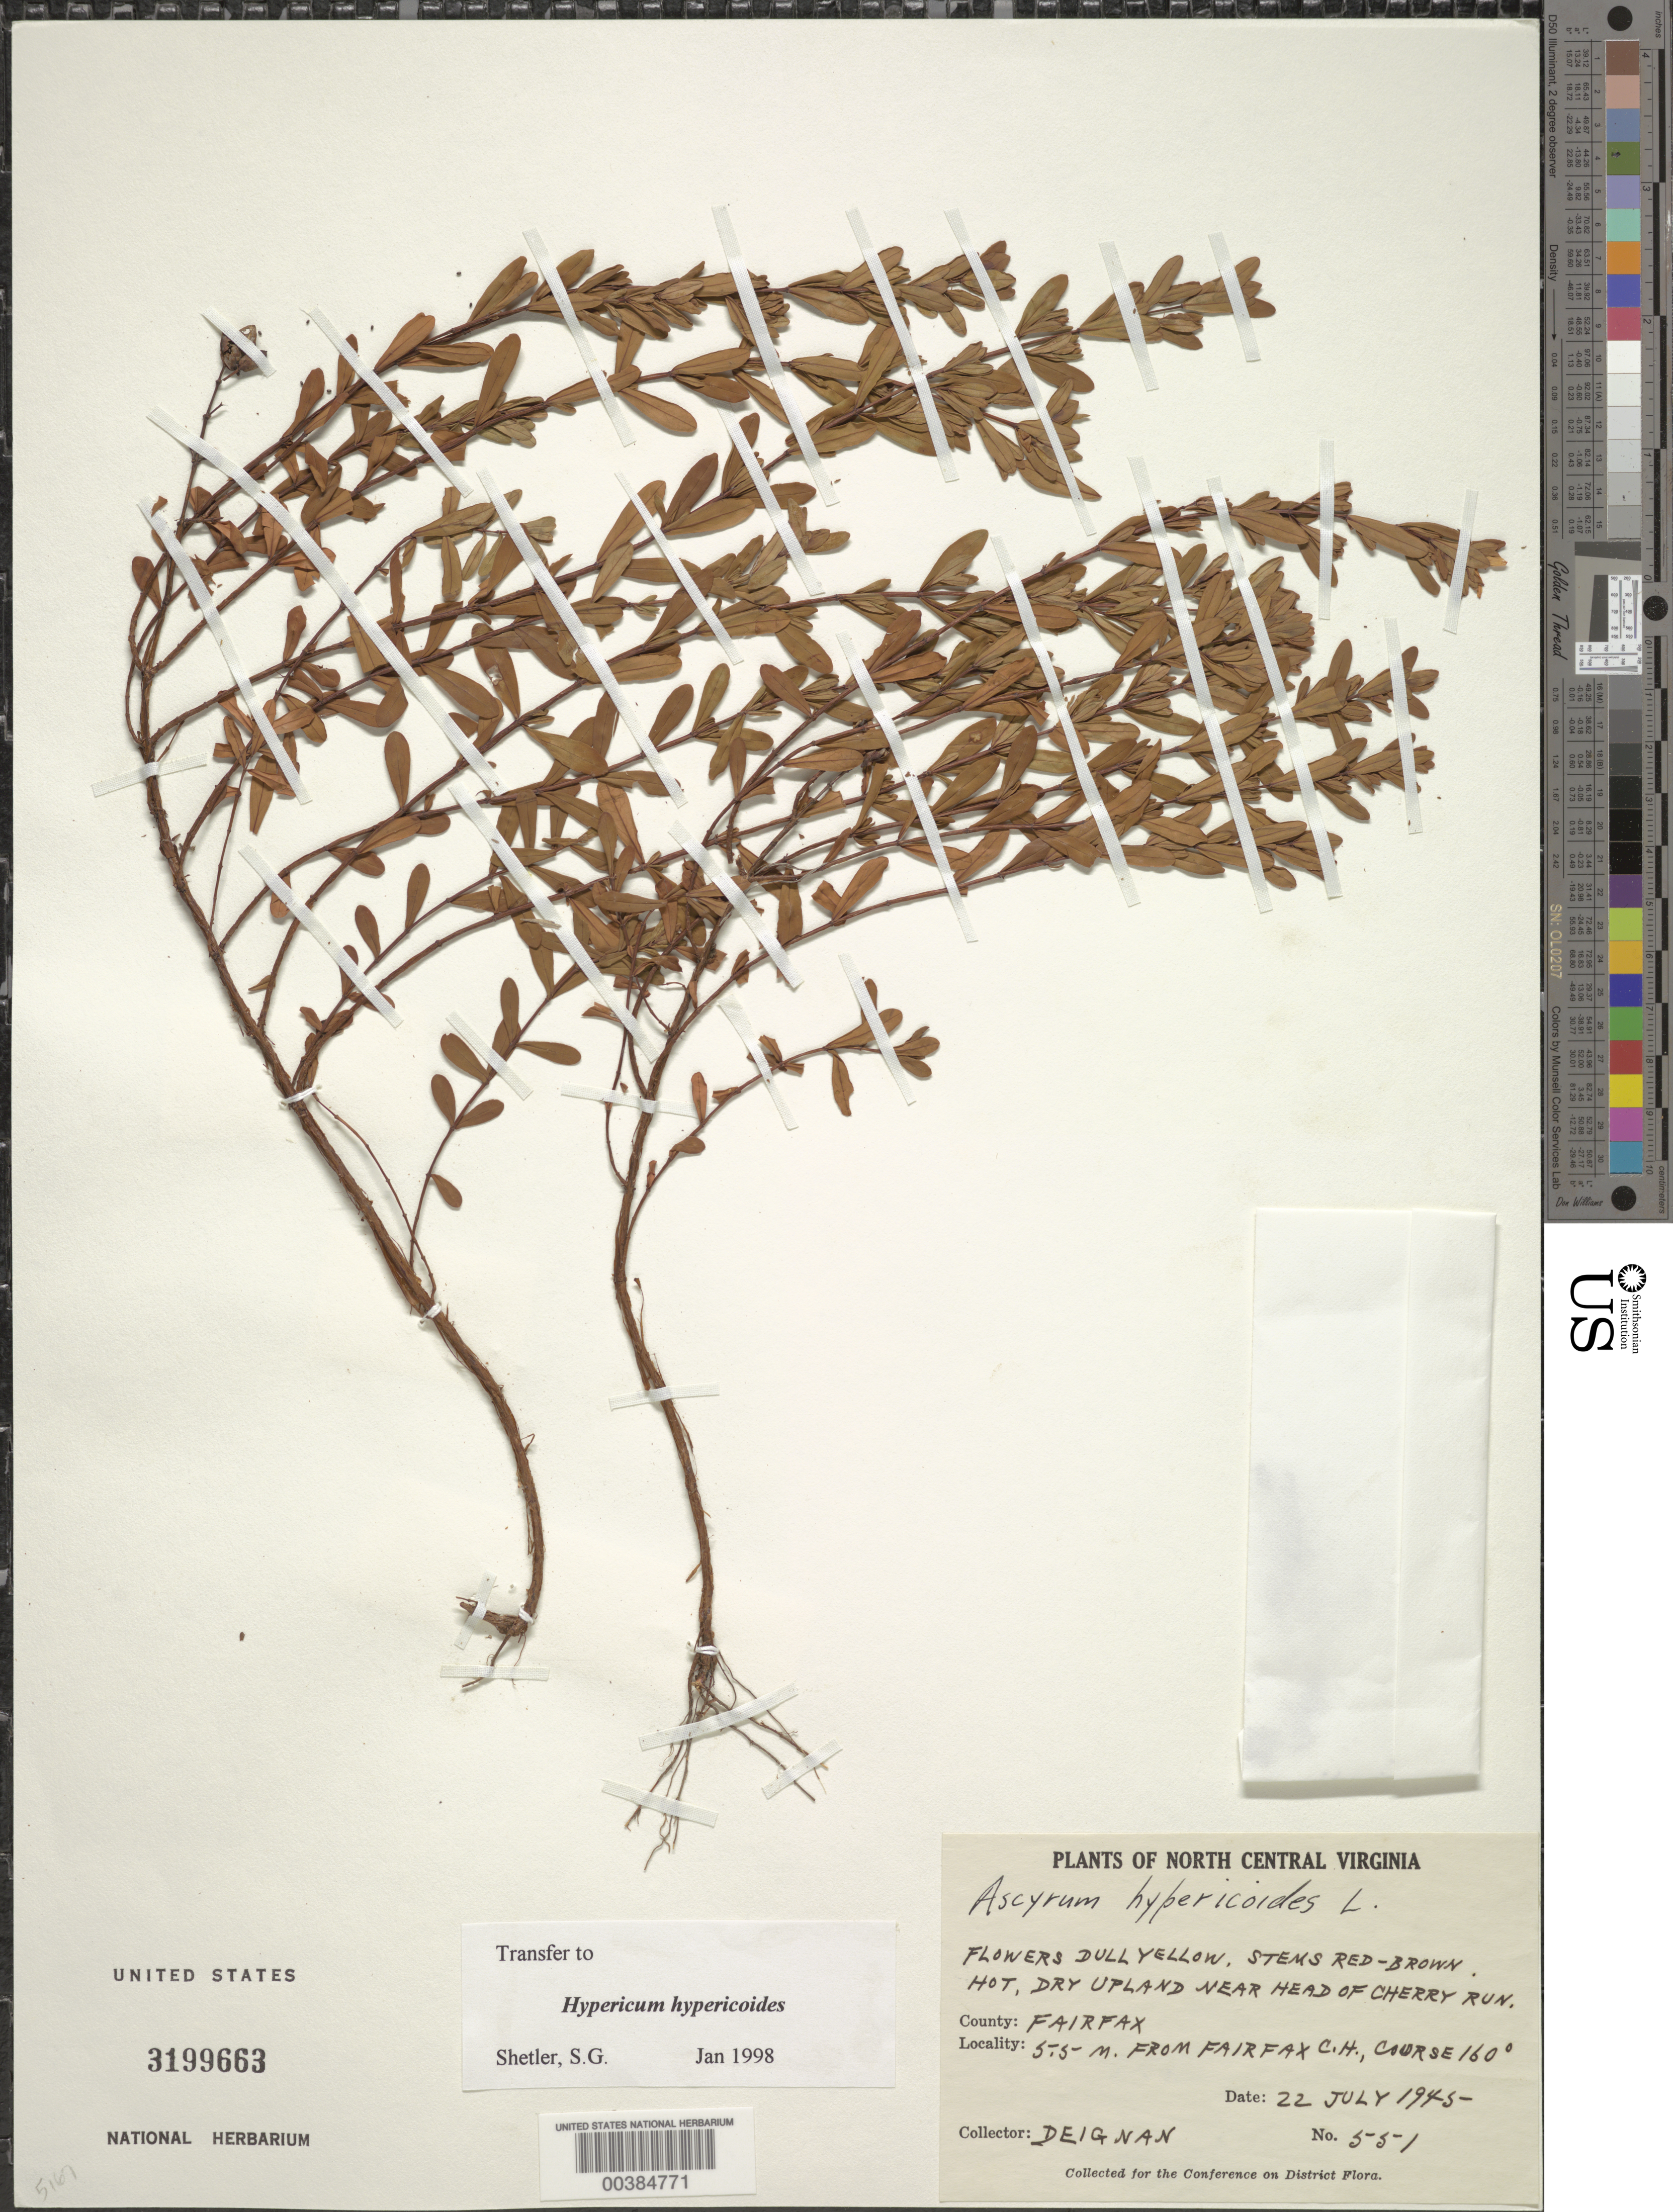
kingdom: Plantae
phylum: Tracheophyta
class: Magnoliopsida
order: Malpighiales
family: Hypericaceae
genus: Hypericum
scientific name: Hypericum stragulum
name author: W.P. Adams & N. Robson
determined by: Strong, Mark T., (BOT), Smithsonian Institution - National Museum of Natural History (UNITED STATES)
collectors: H. Deignan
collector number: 551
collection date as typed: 22 Jul 1945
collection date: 1945-07-22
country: United States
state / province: Virginia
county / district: Fairfax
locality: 5.5 M from Fairfax Court House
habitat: Hot, dry upland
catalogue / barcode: US 3199663